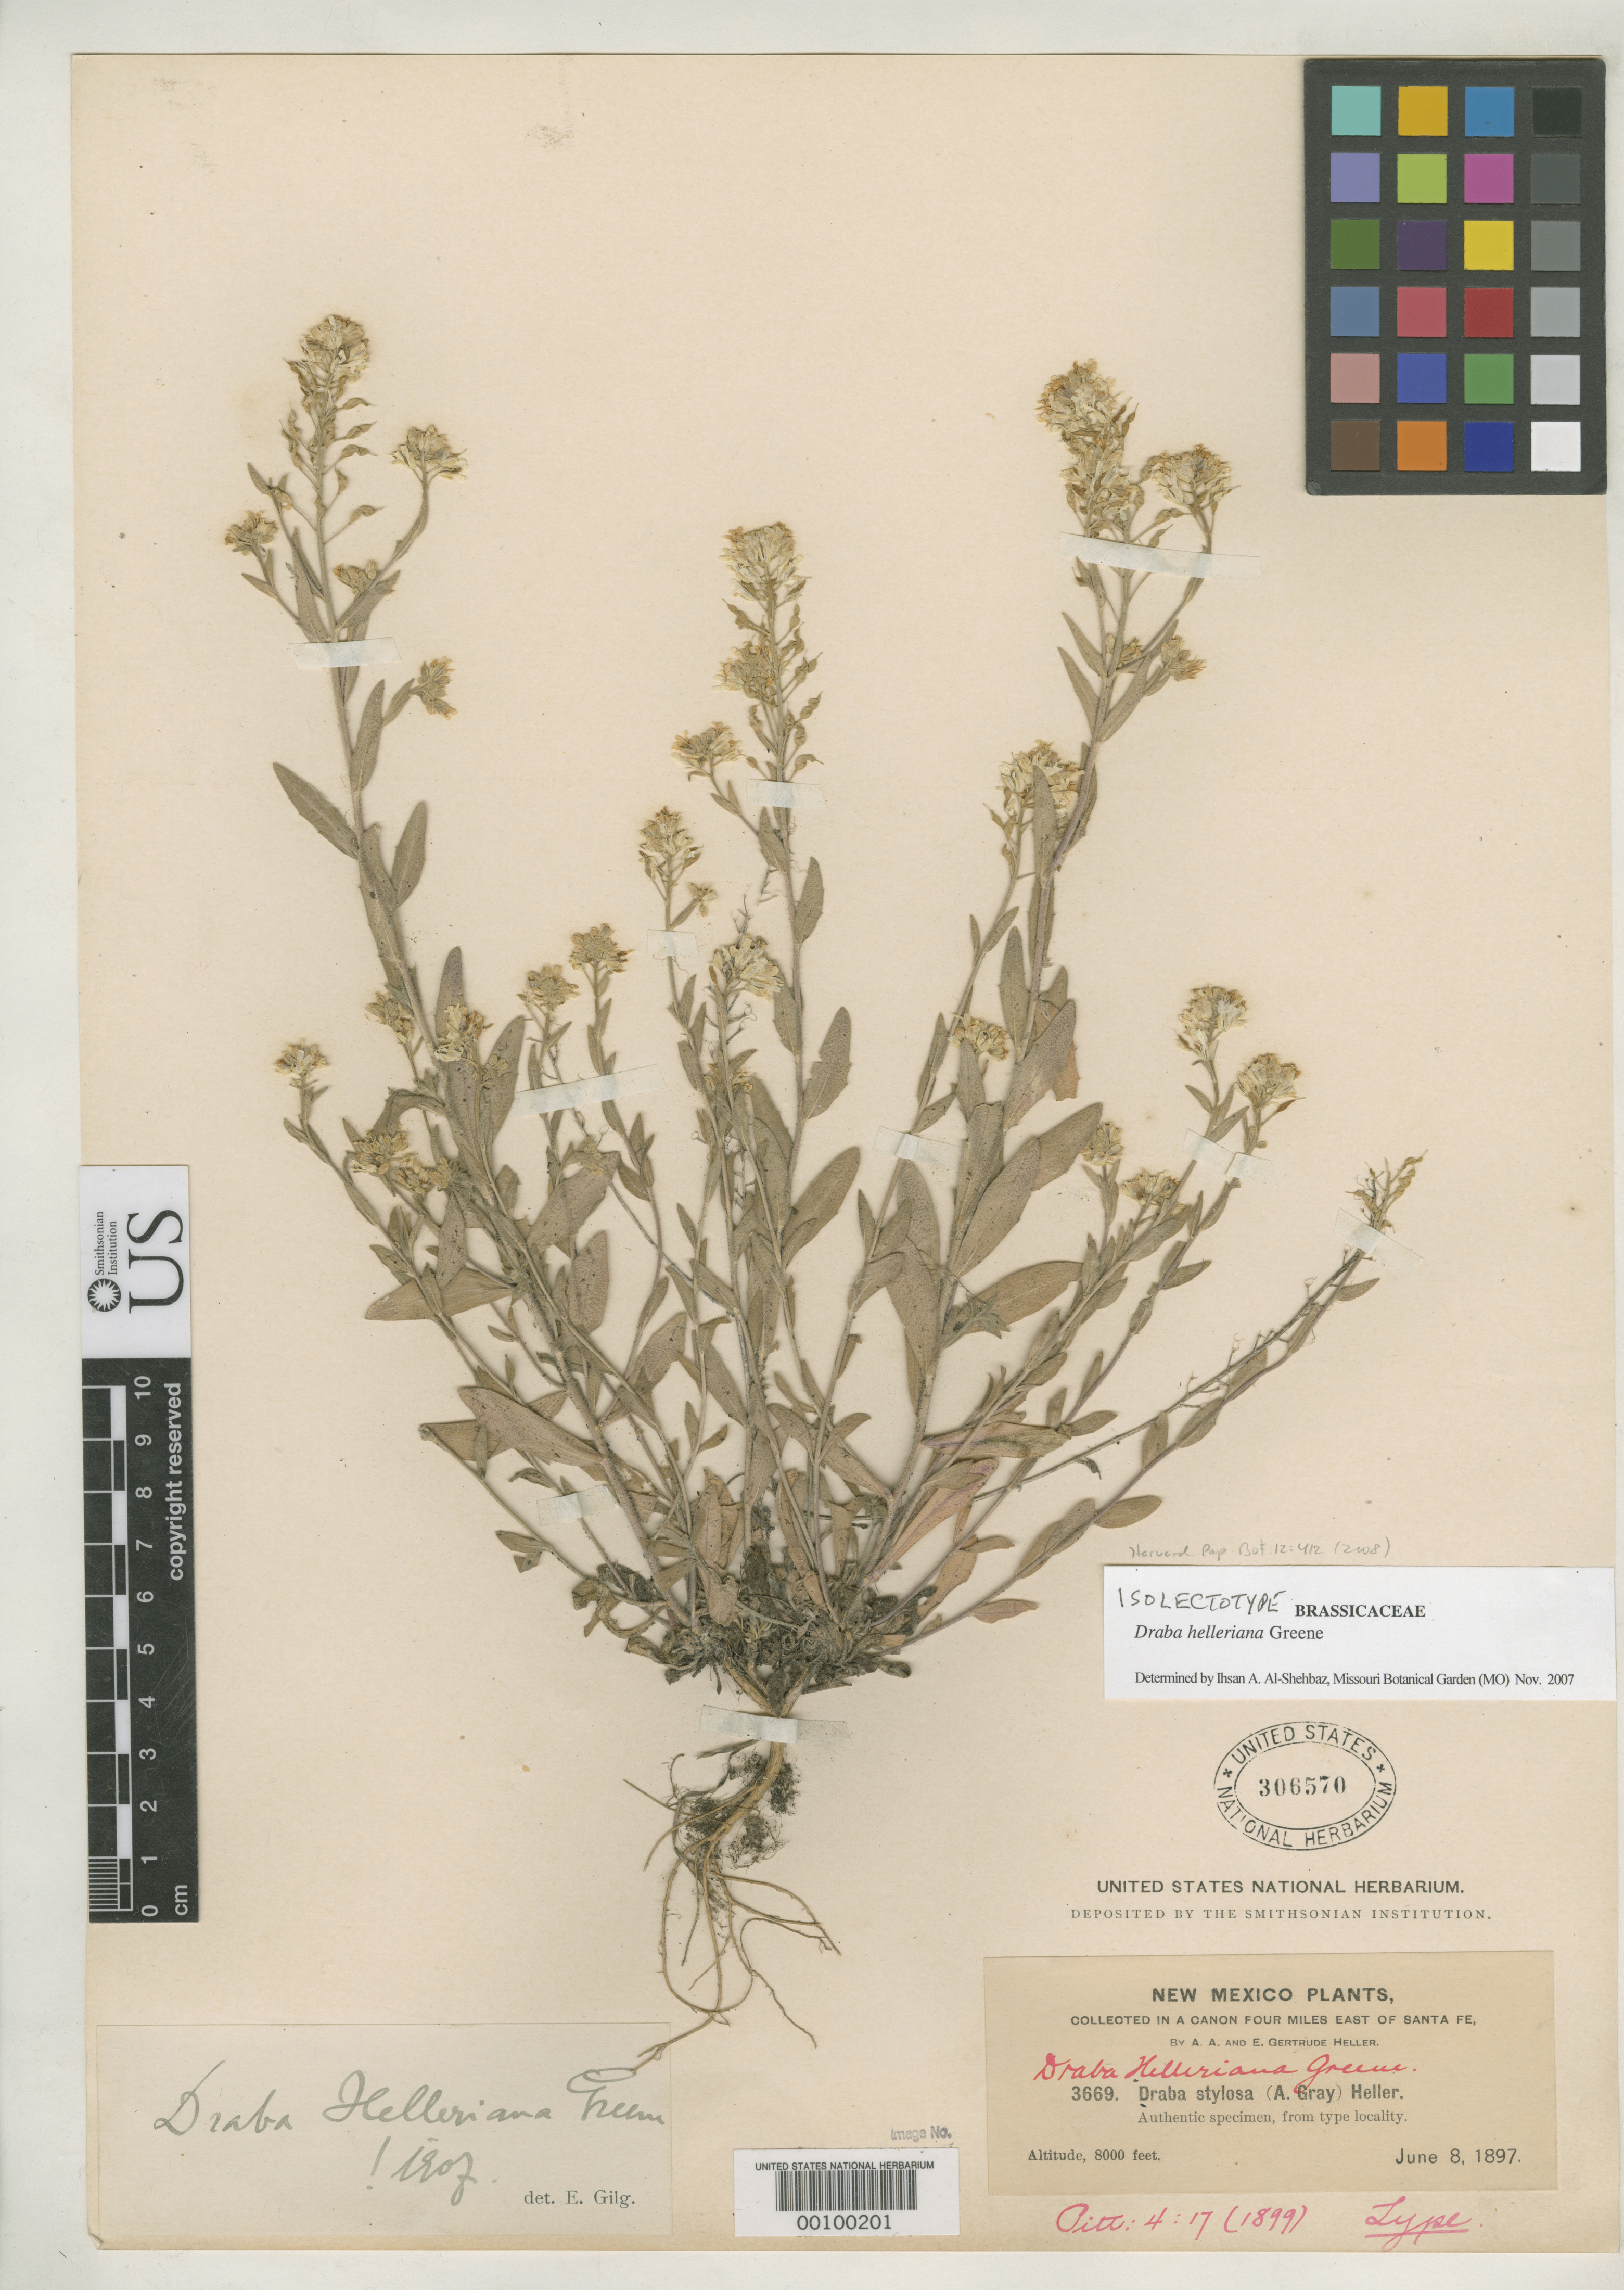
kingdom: Plantae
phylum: Tracheophyta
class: Magnoliopsida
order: Brassicales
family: Brassicaceae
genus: Draba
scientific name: Draba helleriana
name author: Greene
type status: Isolectotype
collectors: A. A. Heller & E. G. Heller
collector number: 3669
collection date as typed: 08 Jun 1897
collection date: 1897-06-08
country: United States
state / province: New Mexico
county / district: Santa Fe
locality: Collected in a canon four miles east of Santa Fe.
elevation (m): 2438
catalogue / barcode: US 306570